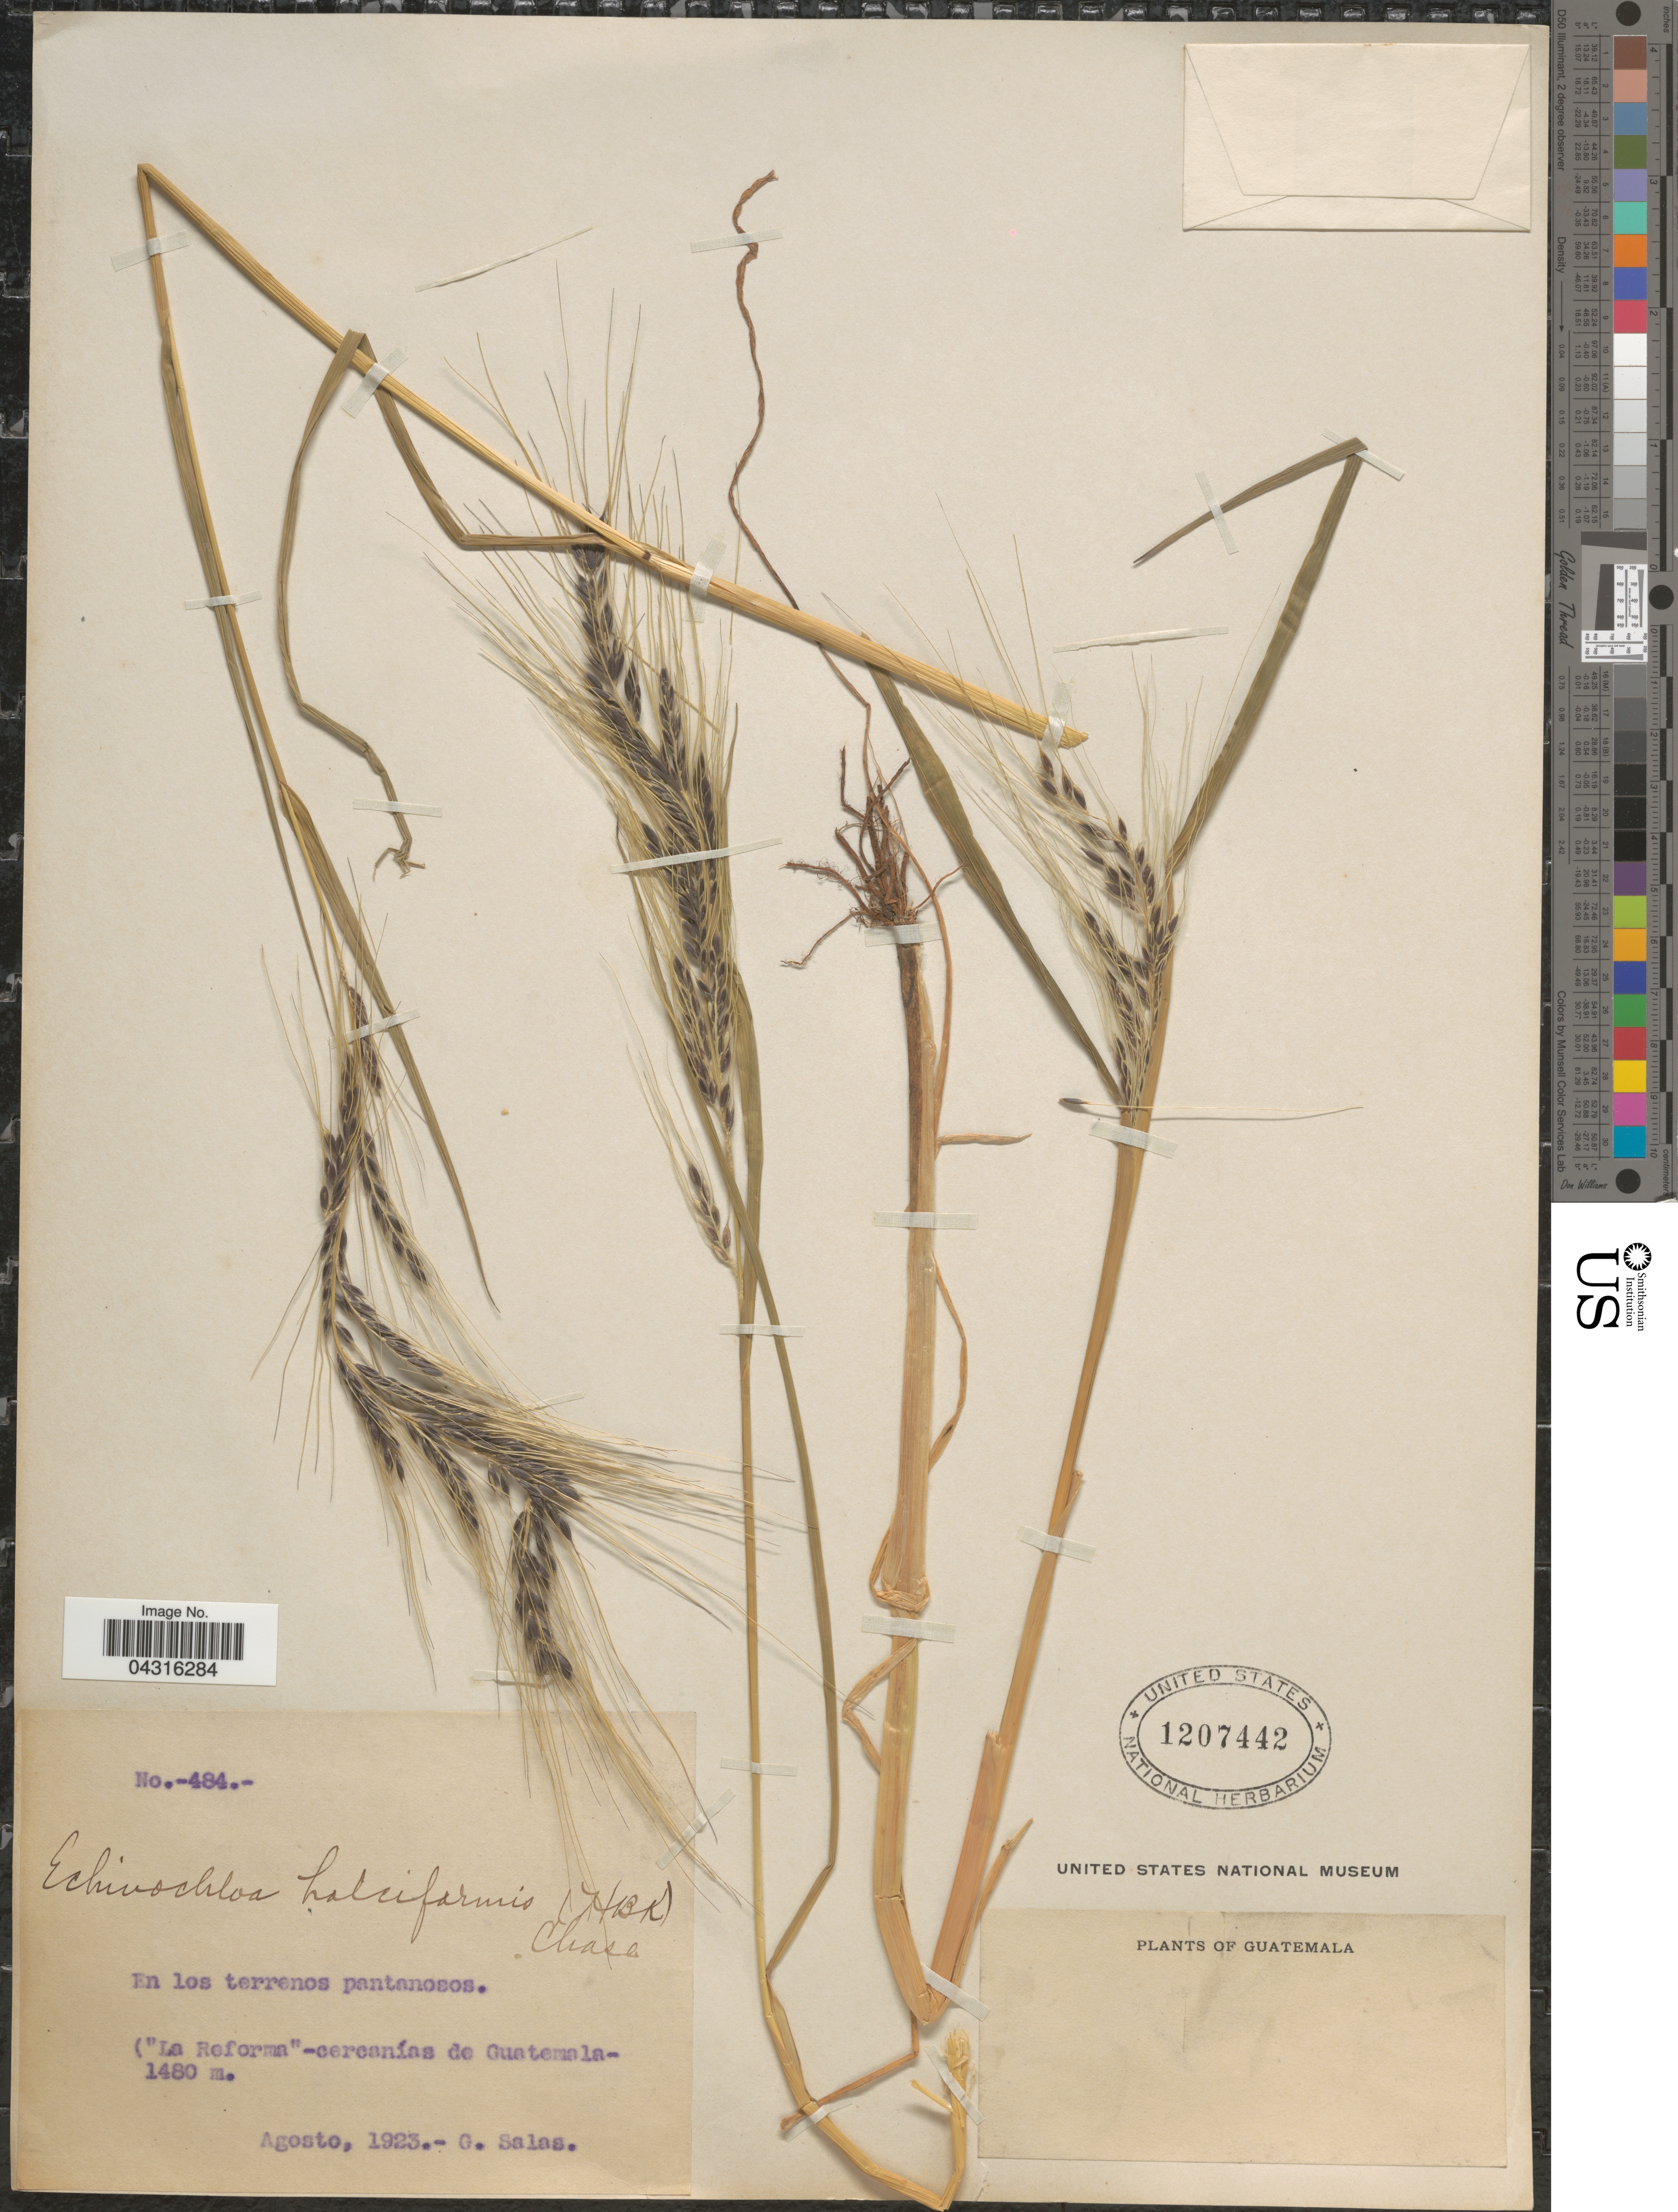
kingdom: Plantae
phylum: Tracheophyta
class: Liliopsida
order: Poales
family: Poaceae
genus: Echinochloa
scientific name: Echinochloa holciformis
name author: (Kunth) Chase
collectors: G. Salas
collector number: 484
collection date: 1923-08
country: Guatemala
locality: La Reforma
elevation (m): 1480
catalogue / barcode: US 1207442